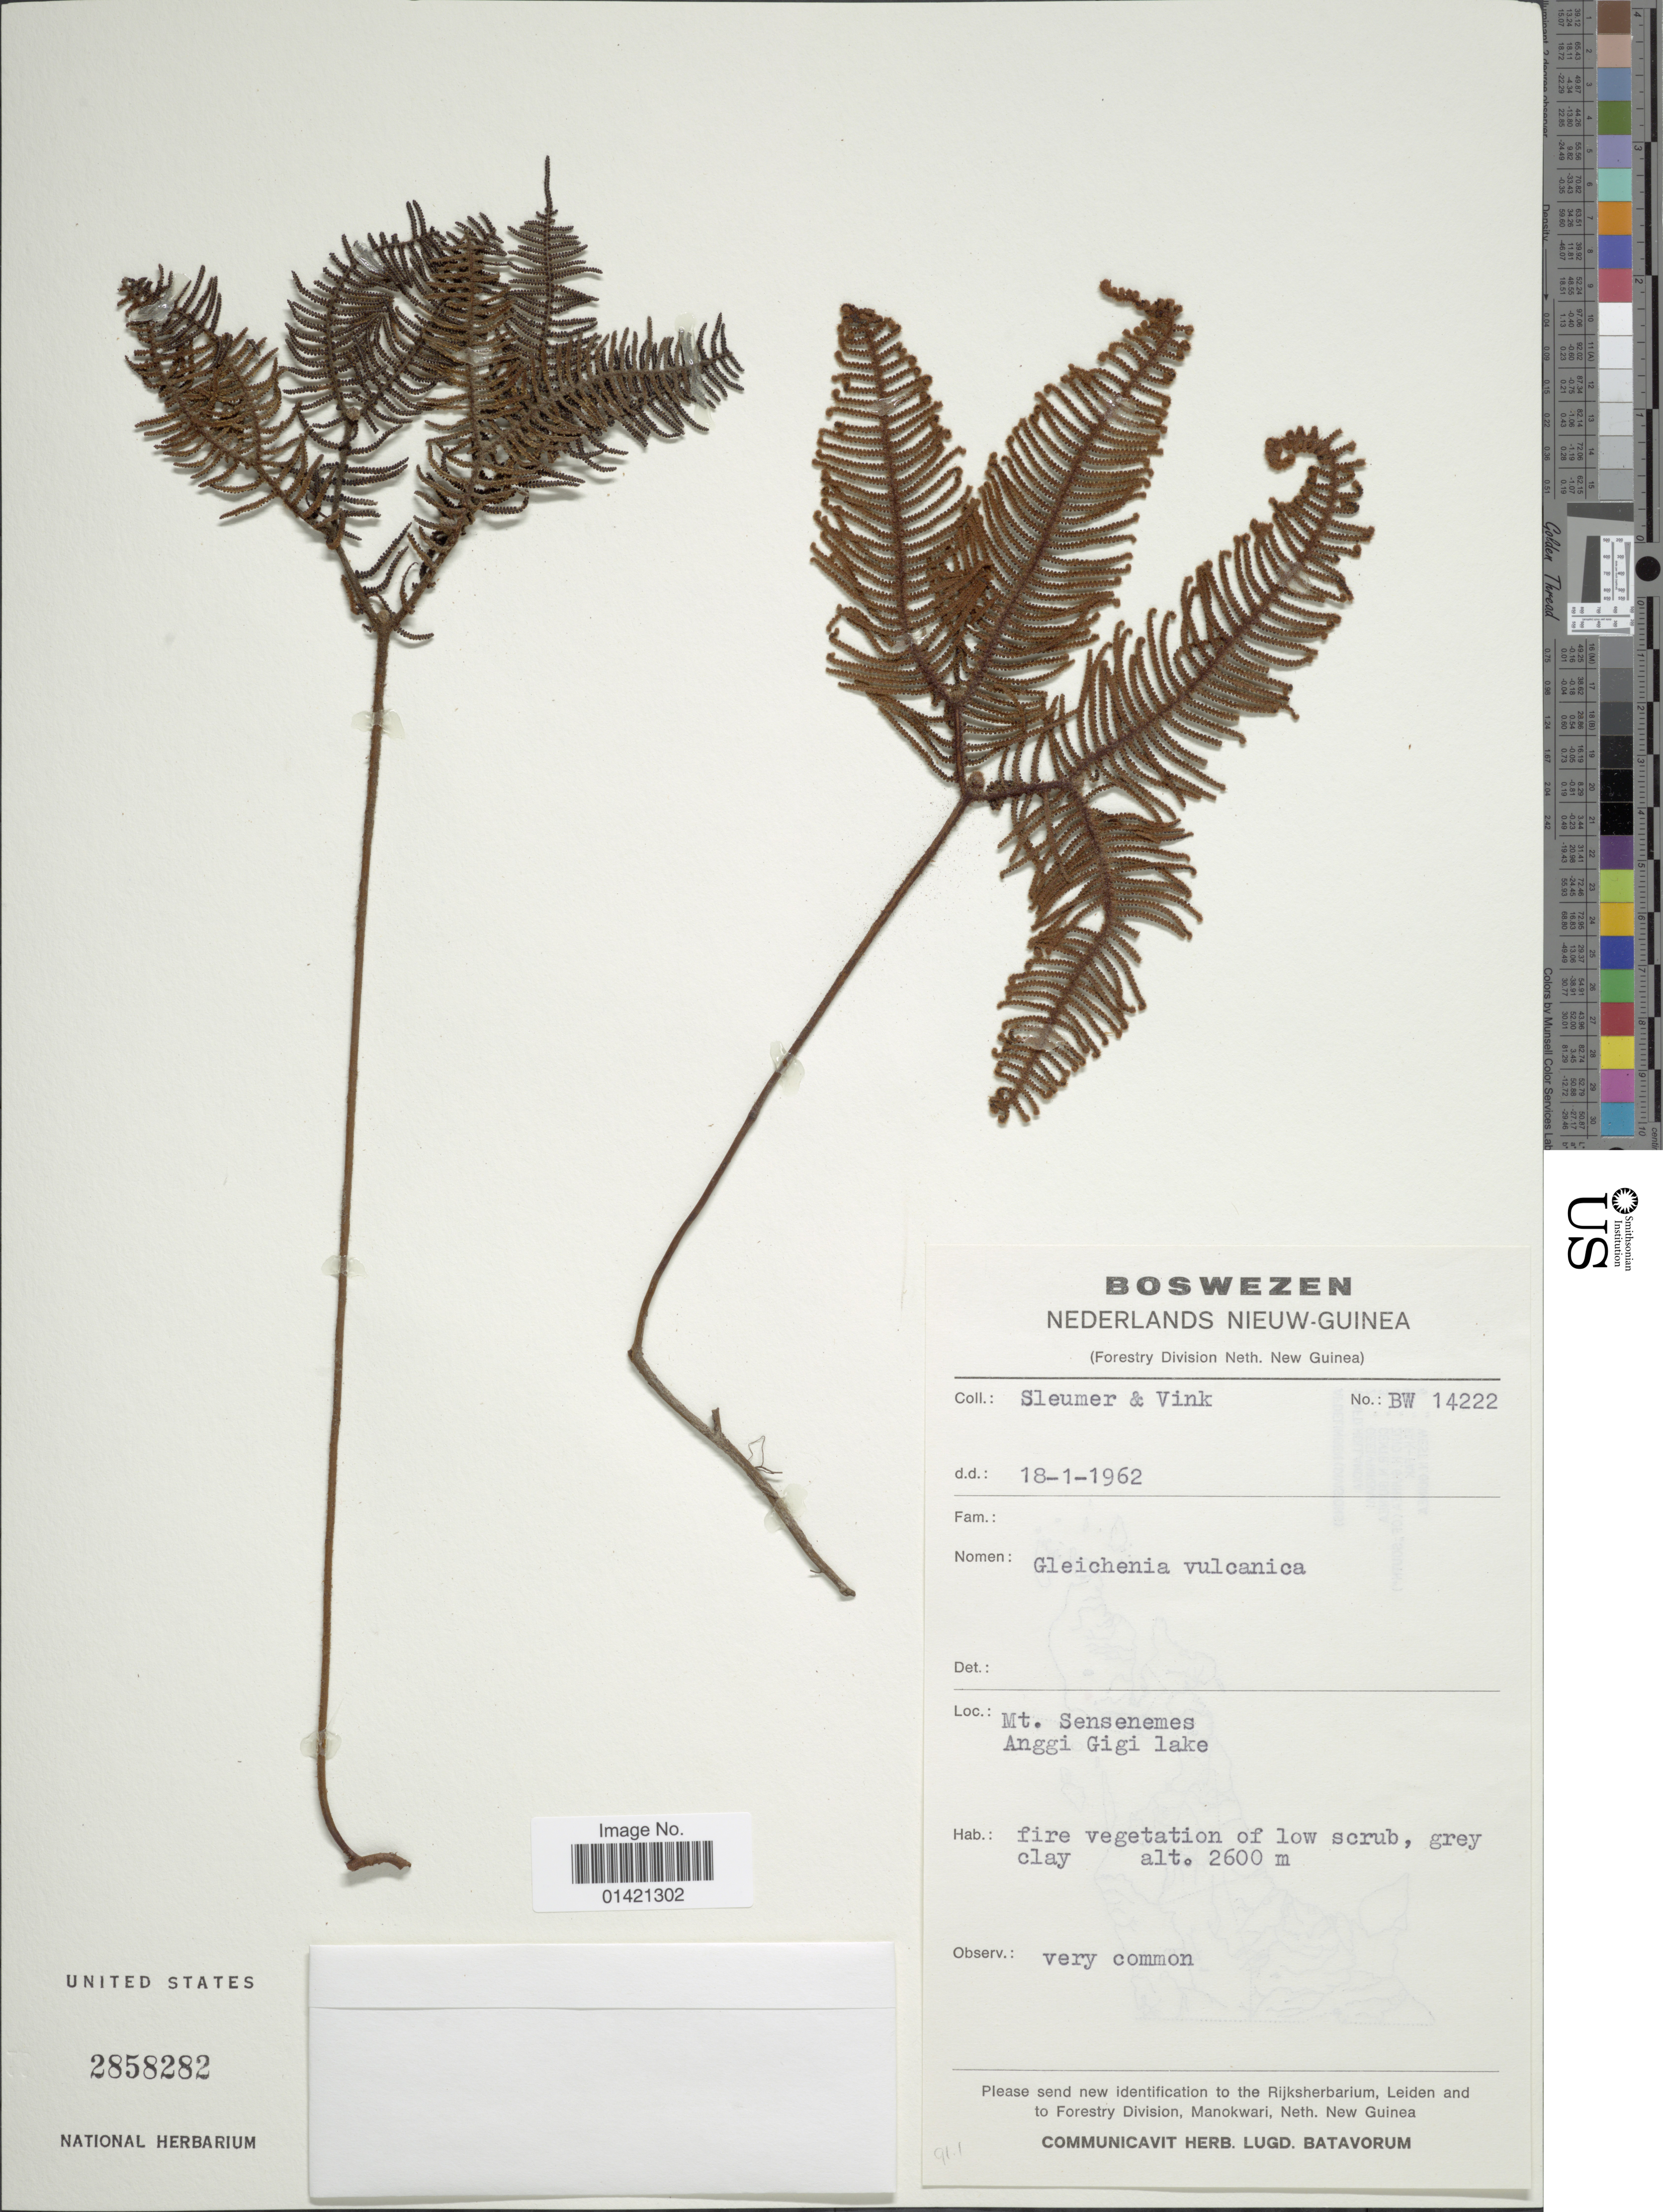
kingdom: Plantae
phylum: Tracheophyta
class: Polypodiopsida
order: Gleicheniales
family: Gleicheniaceae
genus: Gleichenia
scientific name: Gleichenia vulcanica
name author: Blume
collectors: H. O. Sleumer & -. Vink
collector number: BW 14222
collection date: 1962-01-18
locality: Mt. Sensenemes. Anggi Gigi lake.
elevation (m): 2600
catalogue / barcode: US 2858282